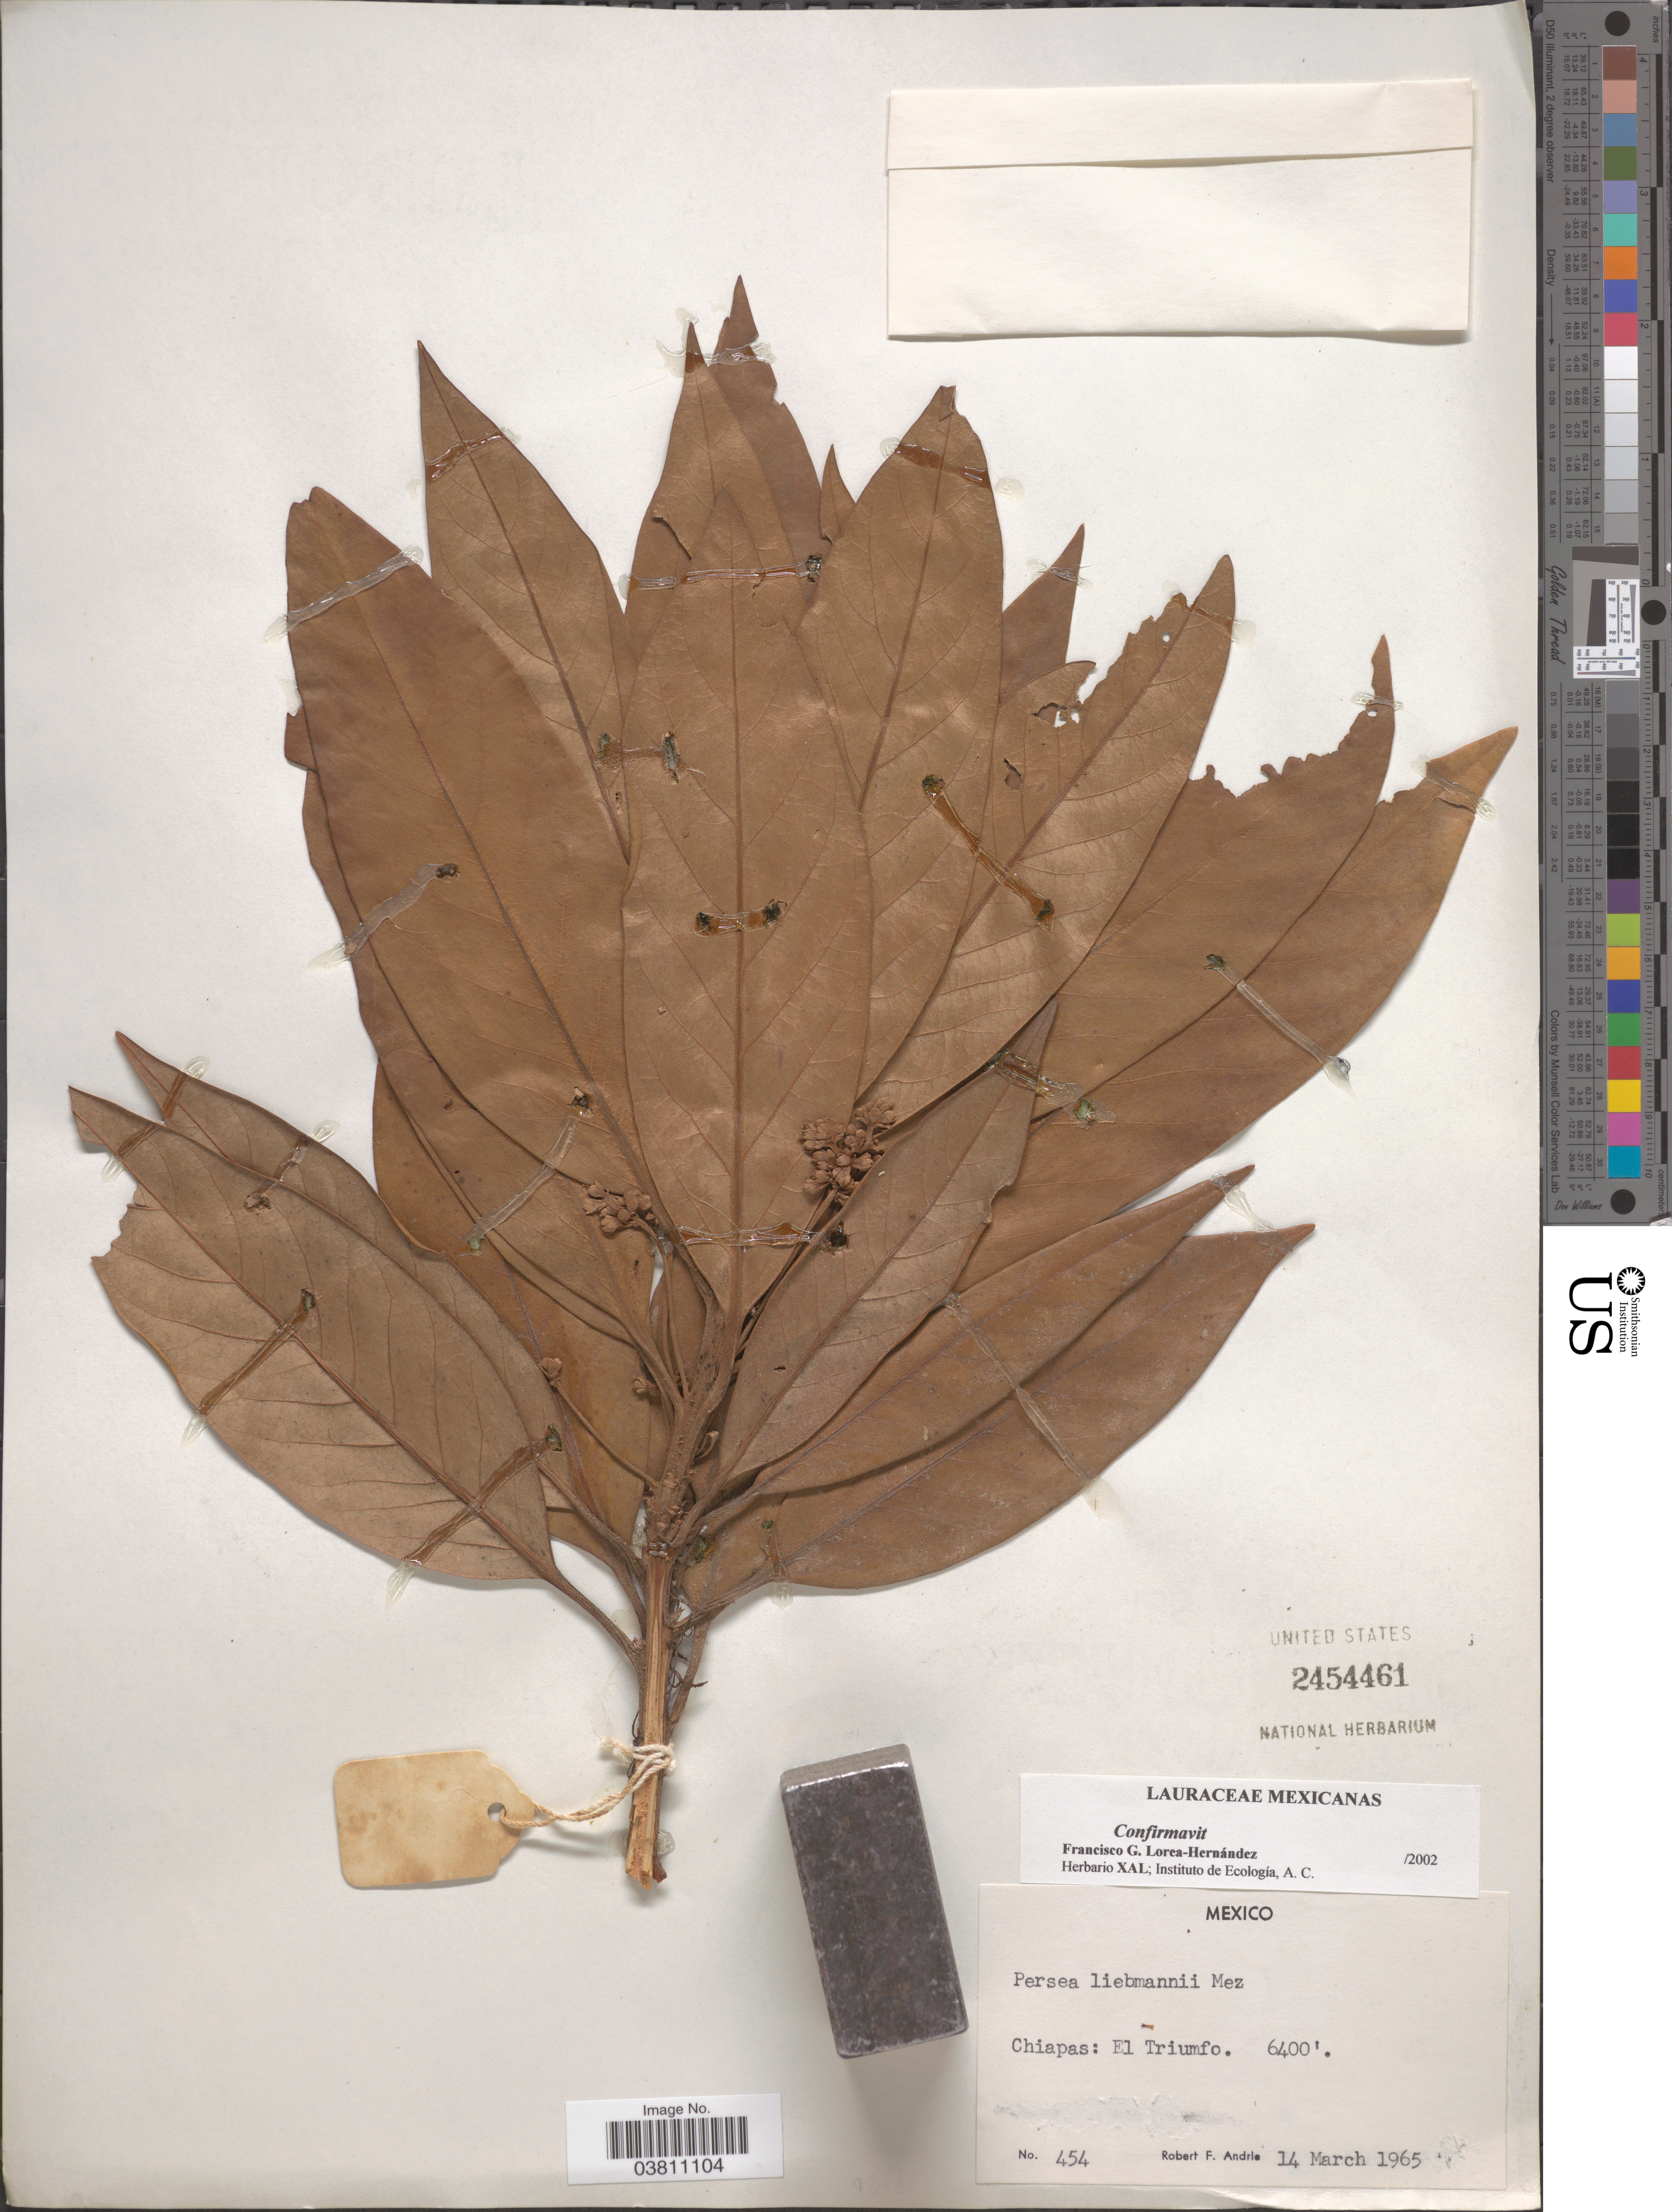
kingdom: Plantae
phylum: Tracheophyta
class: Magnoliopsida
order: Laurales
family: Lauraceae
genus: Persea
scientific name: Persea liebmannii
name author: Mez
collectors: R. Andrle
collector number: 454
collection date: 1965-03-14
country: Mexico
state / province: Chiapas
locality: El Triumfo.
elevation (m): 1951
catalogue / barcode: US 2454461